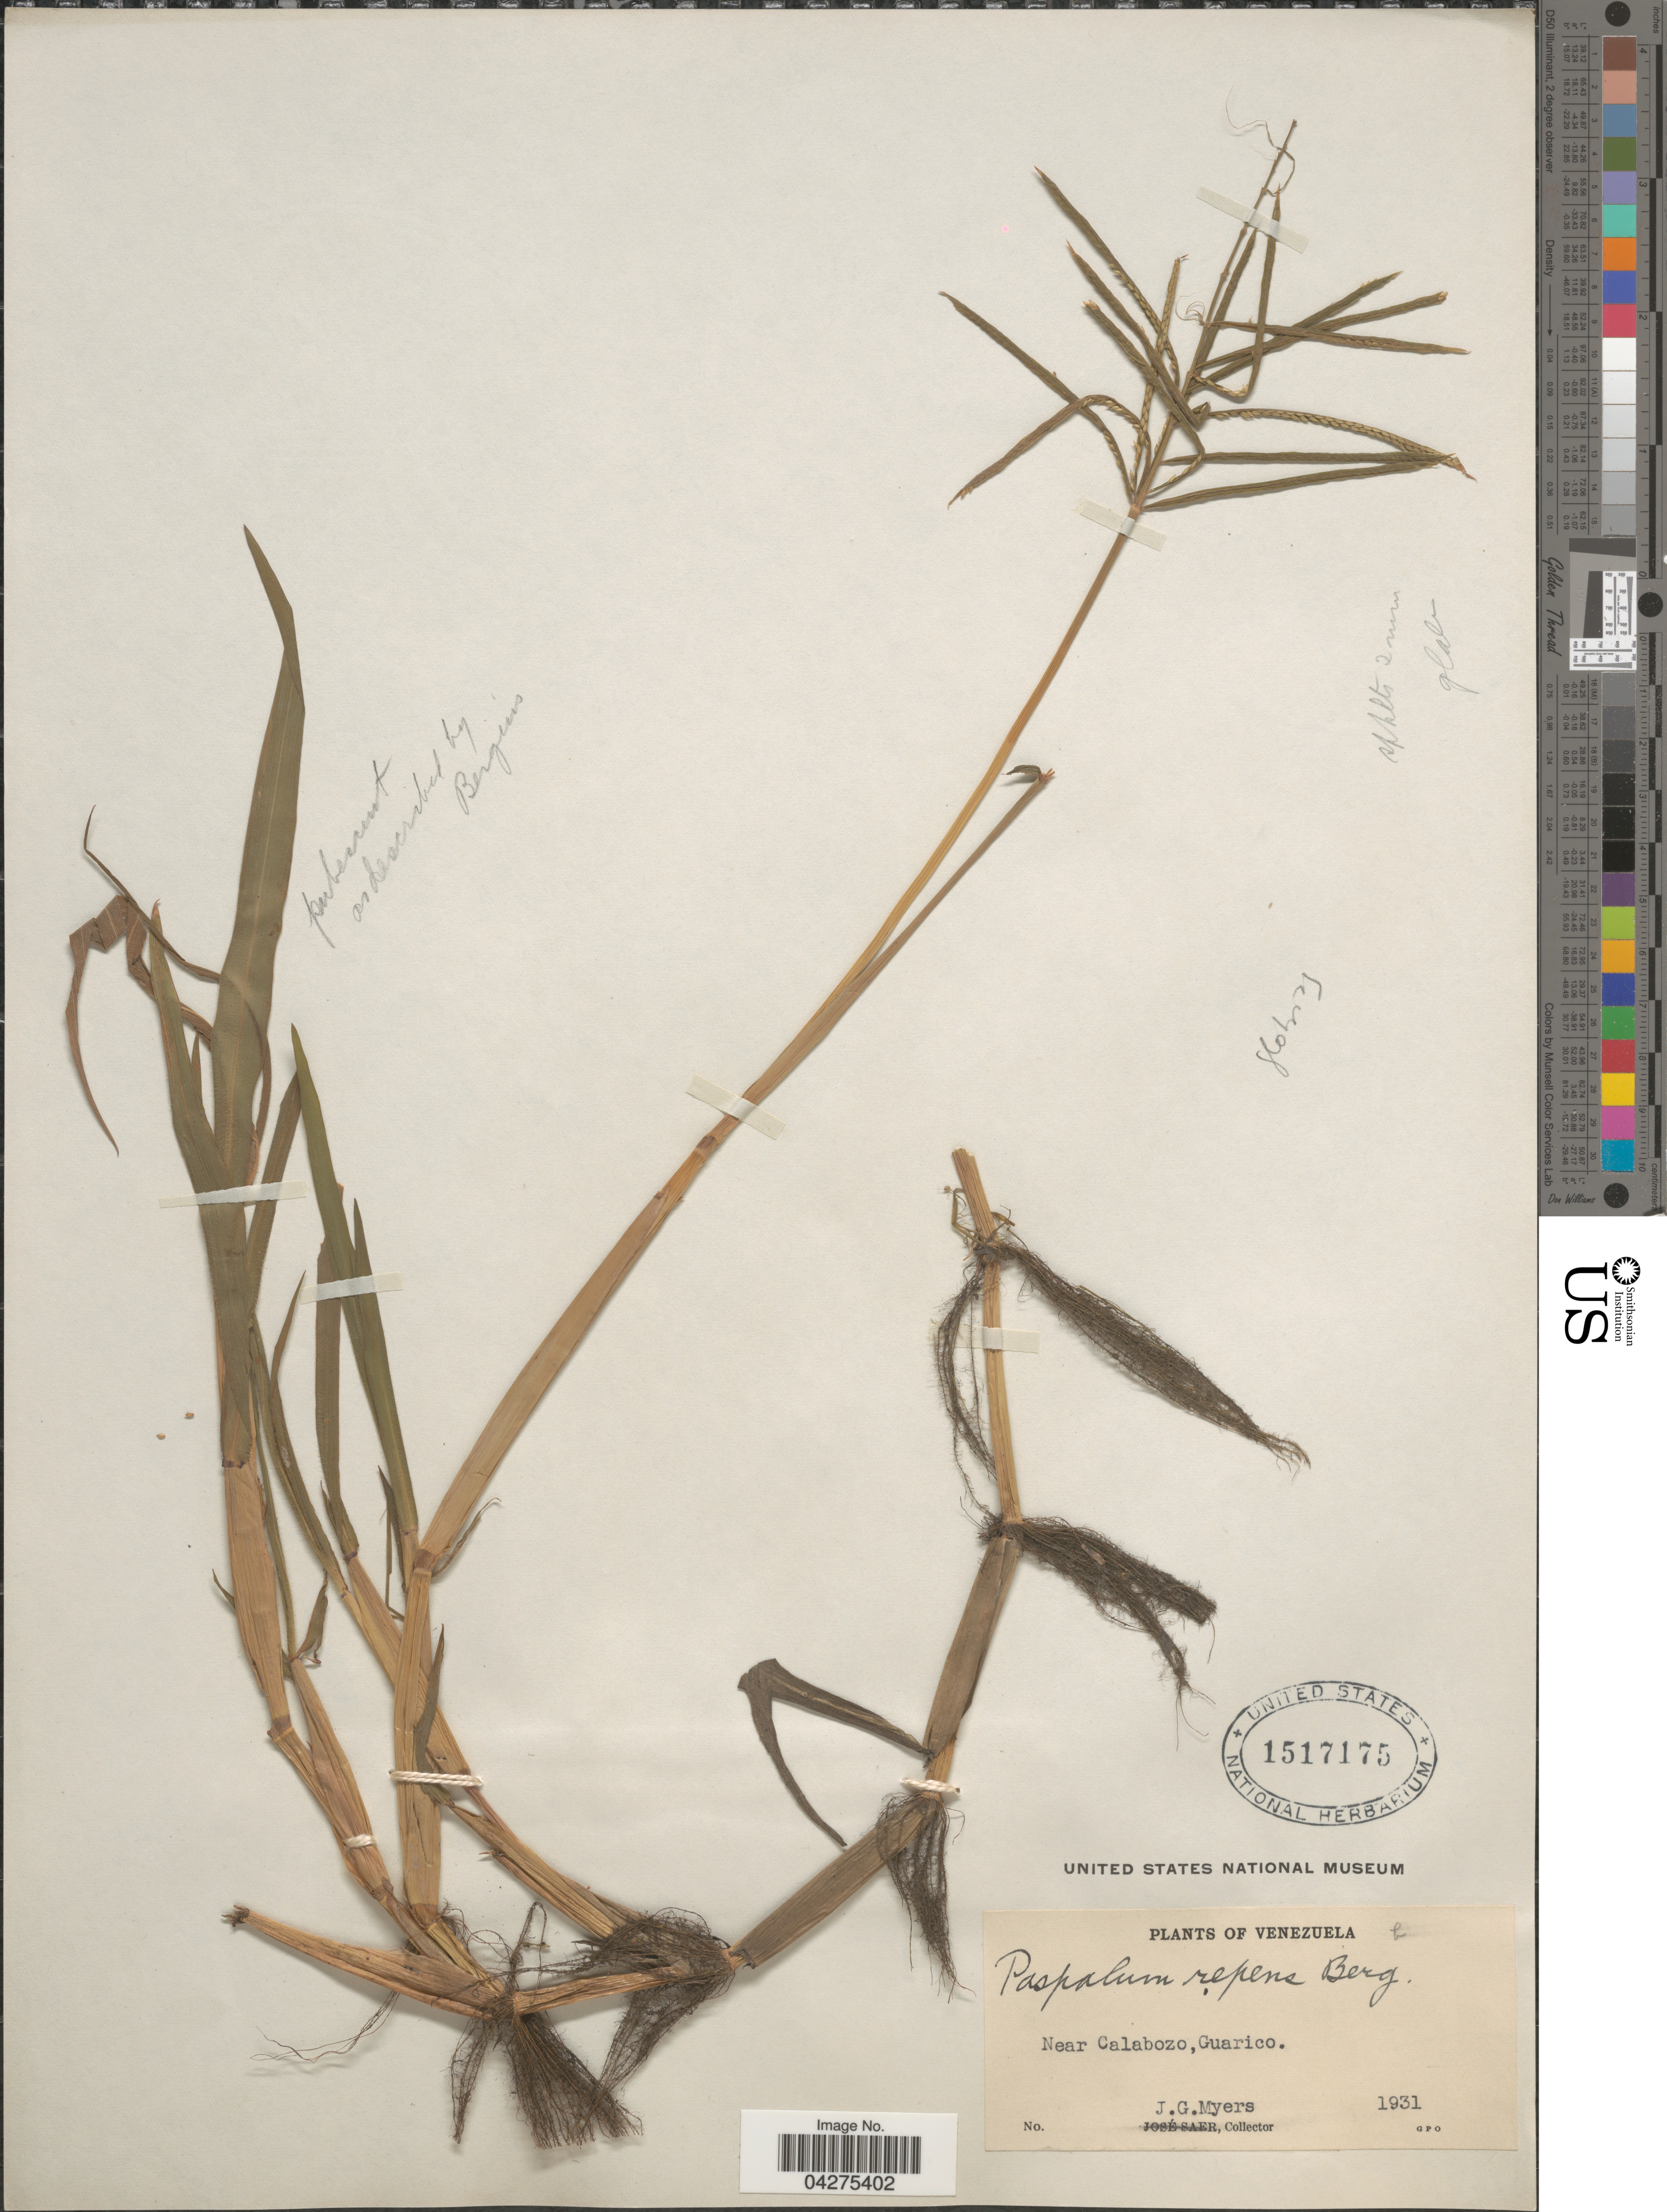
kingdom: Plantae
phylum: Tracheophyta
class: Liliopsida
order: Poales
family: Poaceae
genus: Paspalum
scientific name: Paspalum repens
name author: P.J. Bergius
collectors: J. Myers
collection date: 1931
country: Venezuela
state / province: Guarico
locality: Near Calabozo.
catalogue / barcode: US 1517175